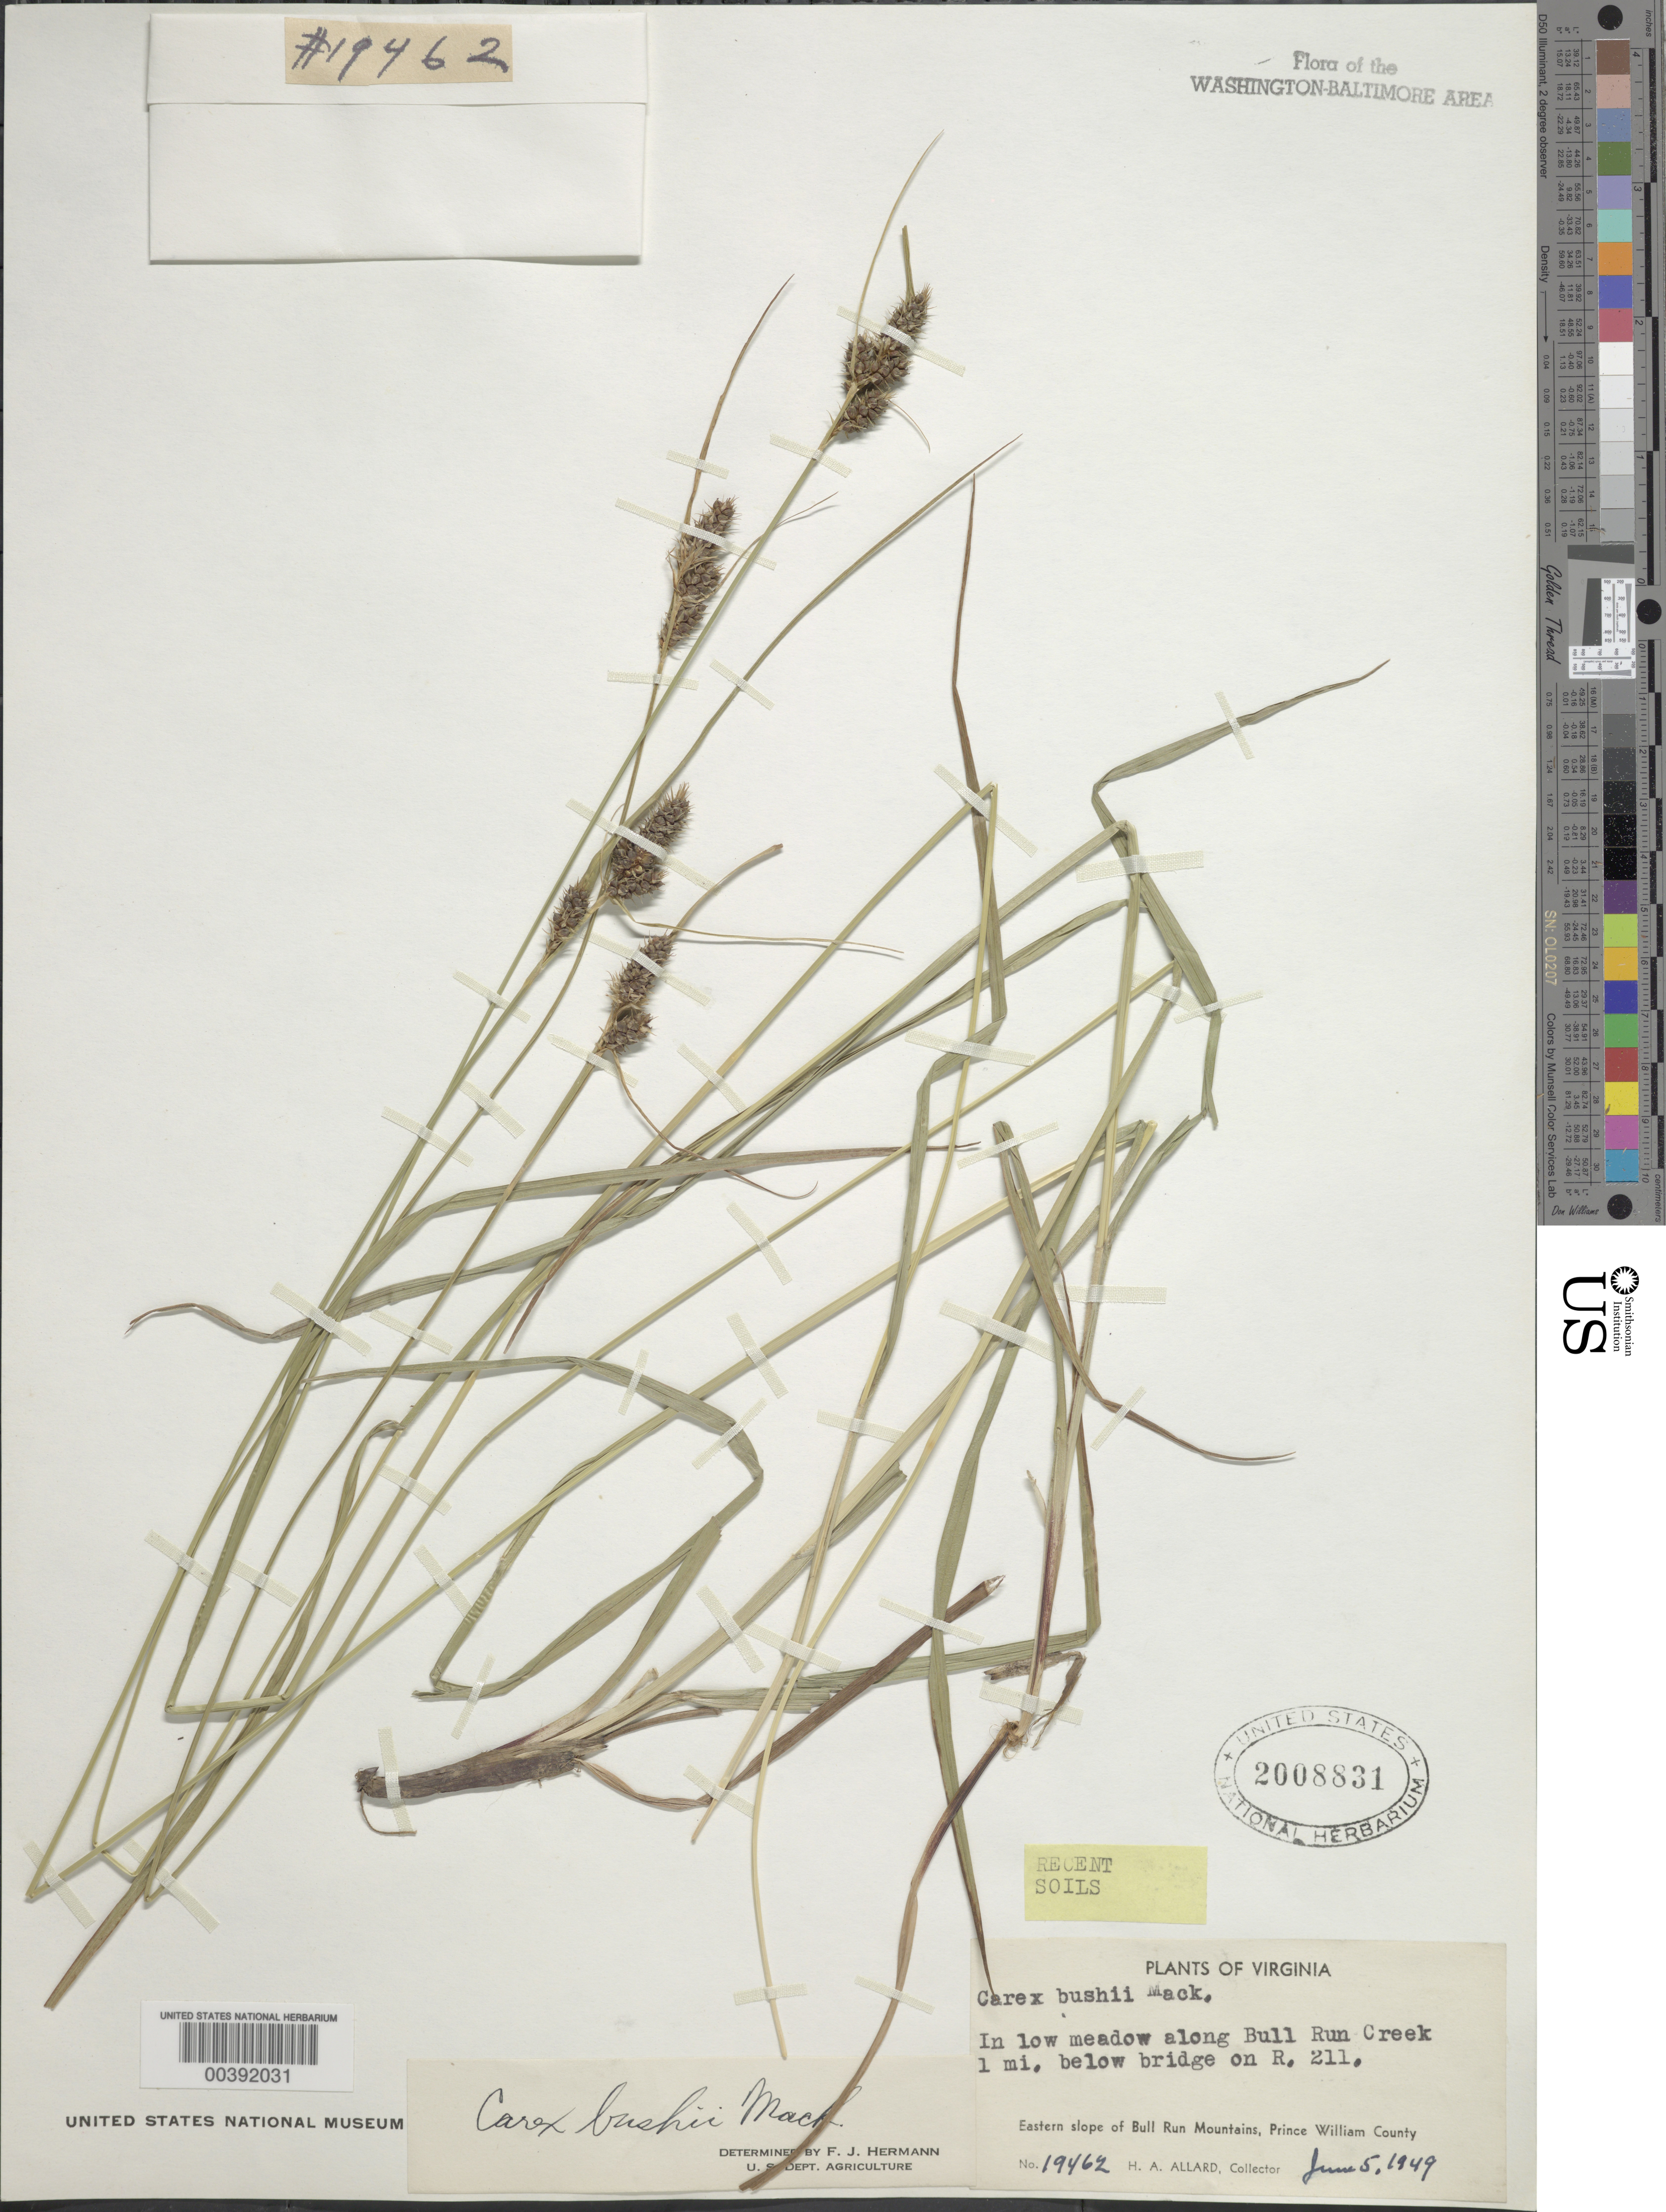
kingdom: Plantae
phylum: Tracheophyta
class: Liliopsida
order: Poales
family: Cyperaceae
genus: Carex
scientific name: Carex bushii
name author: Mack.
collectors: H. A. Allard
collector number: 19462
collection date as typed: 05 Jun 1949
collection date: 1949-06-05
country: United States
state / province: Virginia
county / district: Prince William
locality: Bull Run Creek, below Bridge on Route 211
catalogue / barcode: US 2008831